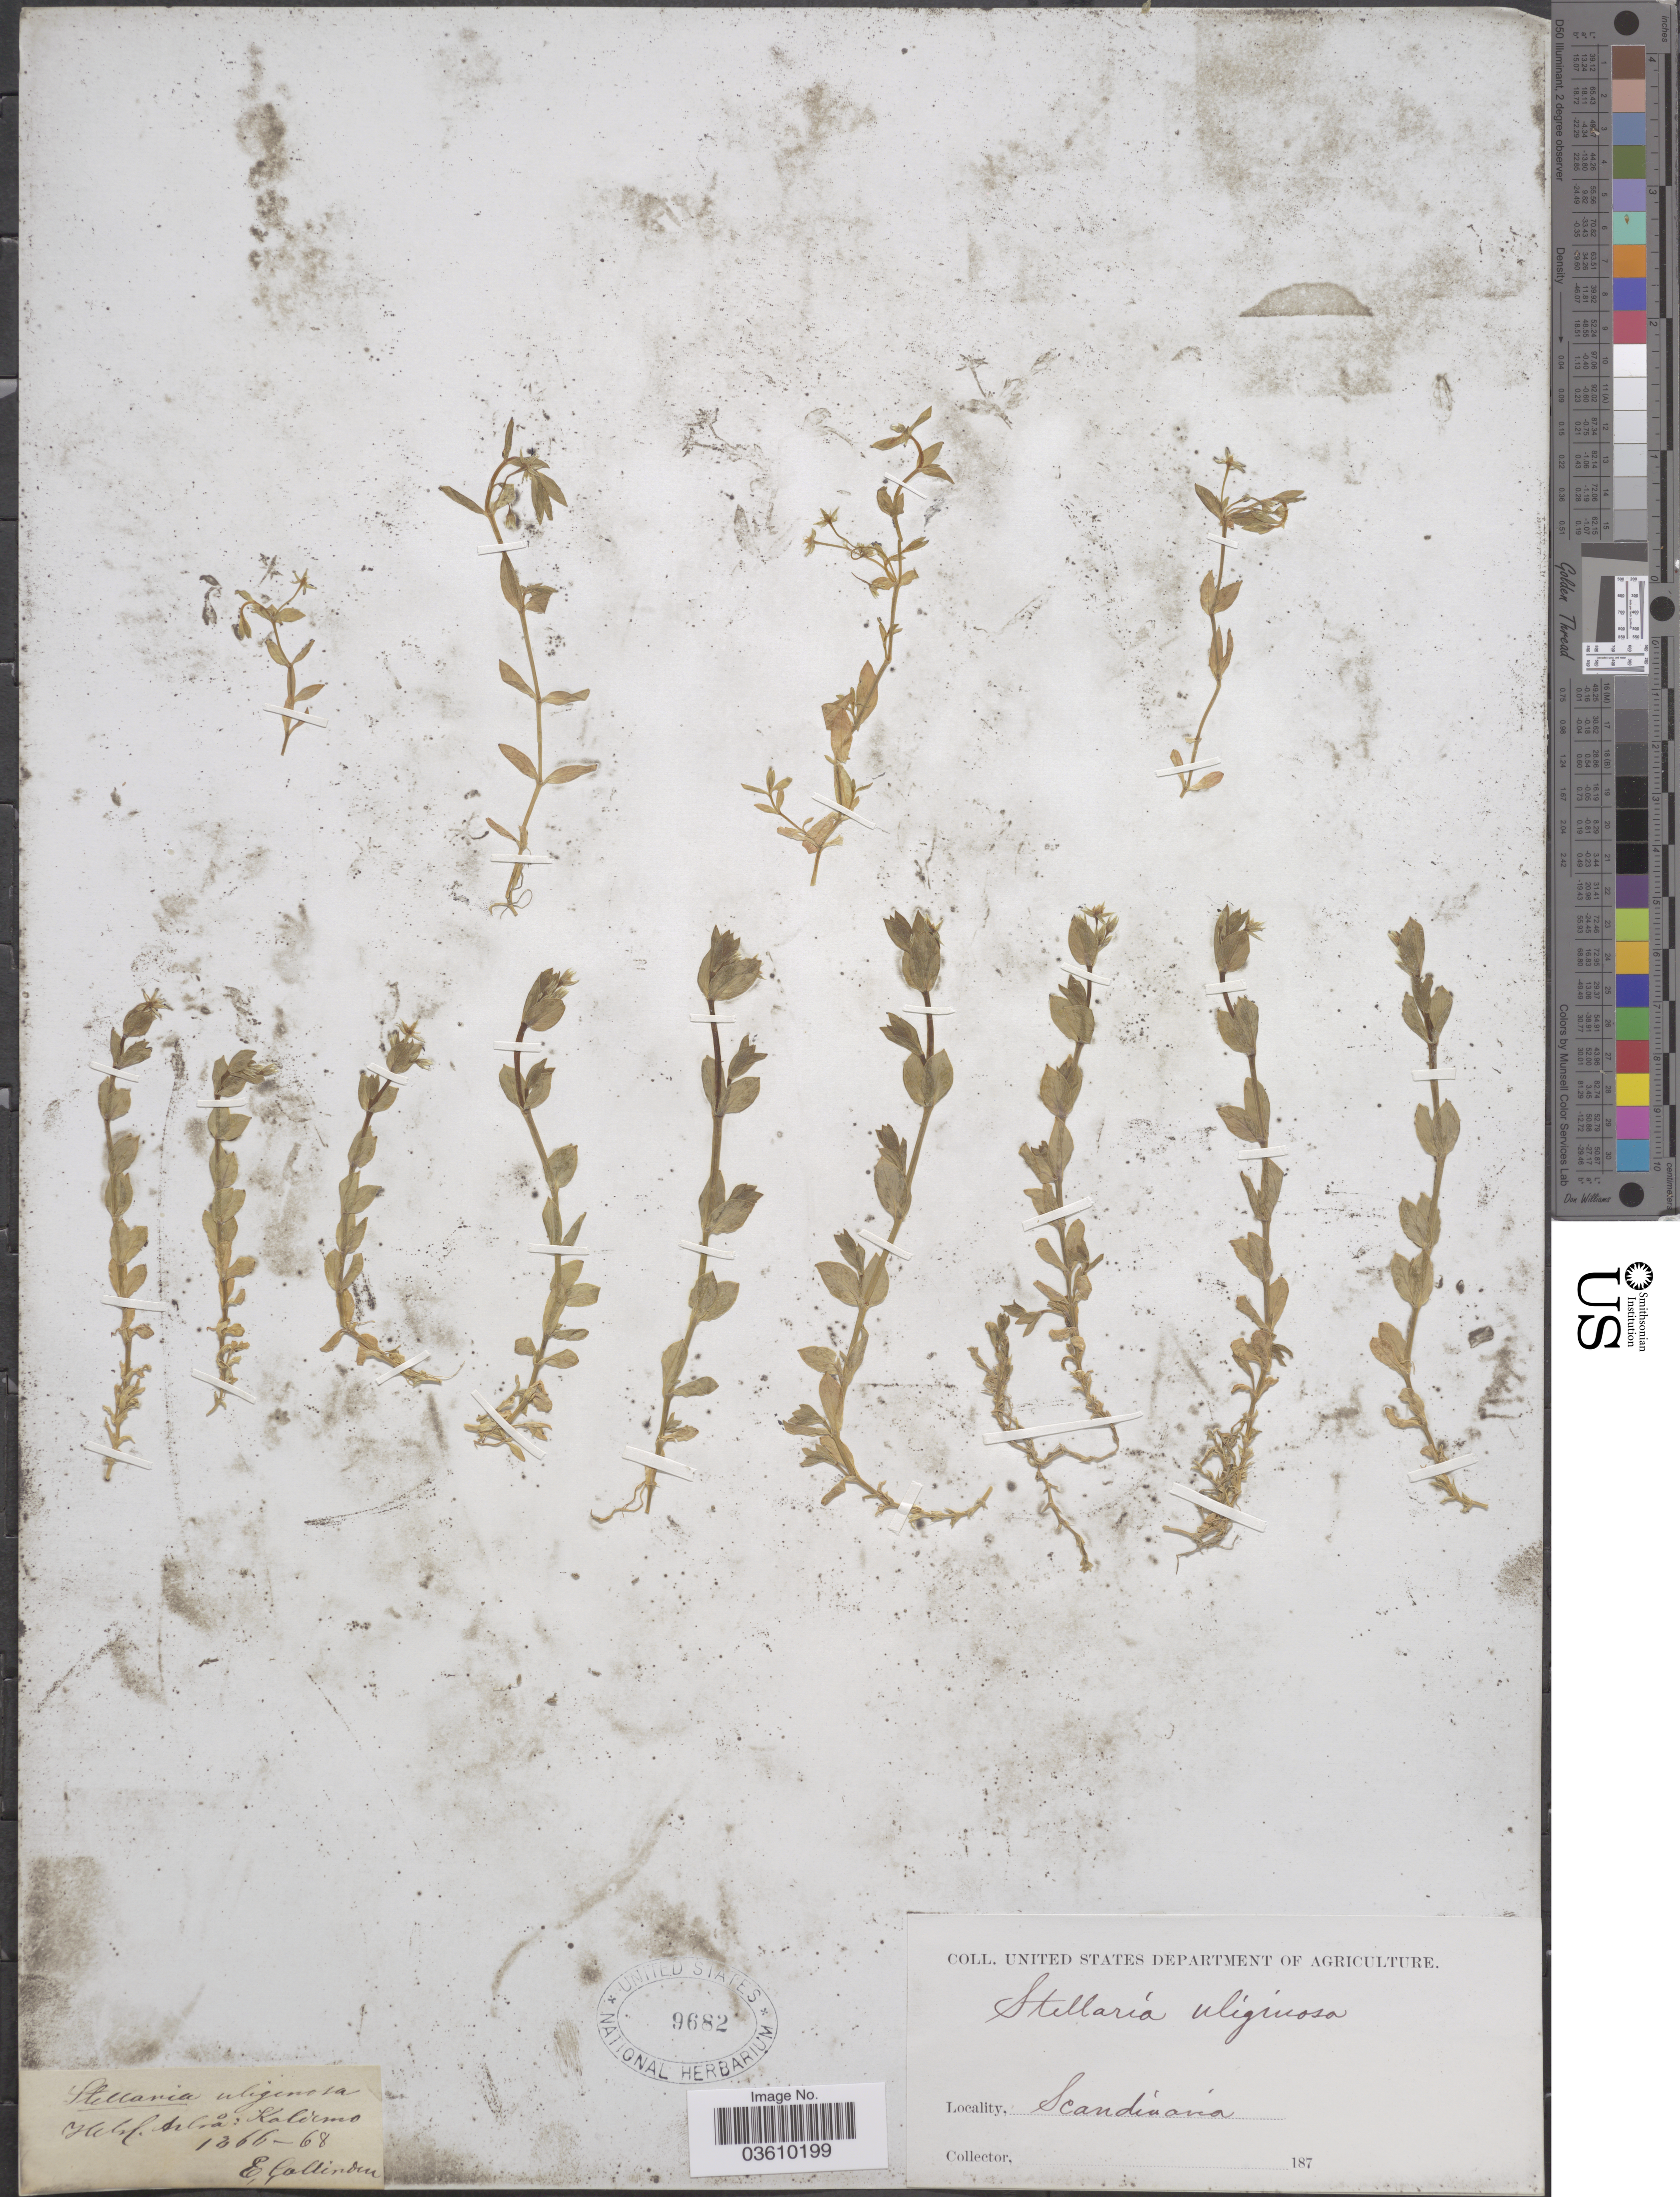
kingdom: Plantae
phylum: Tracheophyta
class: Magnoliopsida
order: Caryophyllales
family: Caryophyllaceae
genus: Stellaria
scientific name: Stellaria stricta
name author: Richardson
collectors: E. Gallinder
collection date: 1866/1868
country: Sweden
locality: Helsl [interpreted]. Arbrå: Kaldemo. Scandinavia.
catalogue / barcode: US 9682